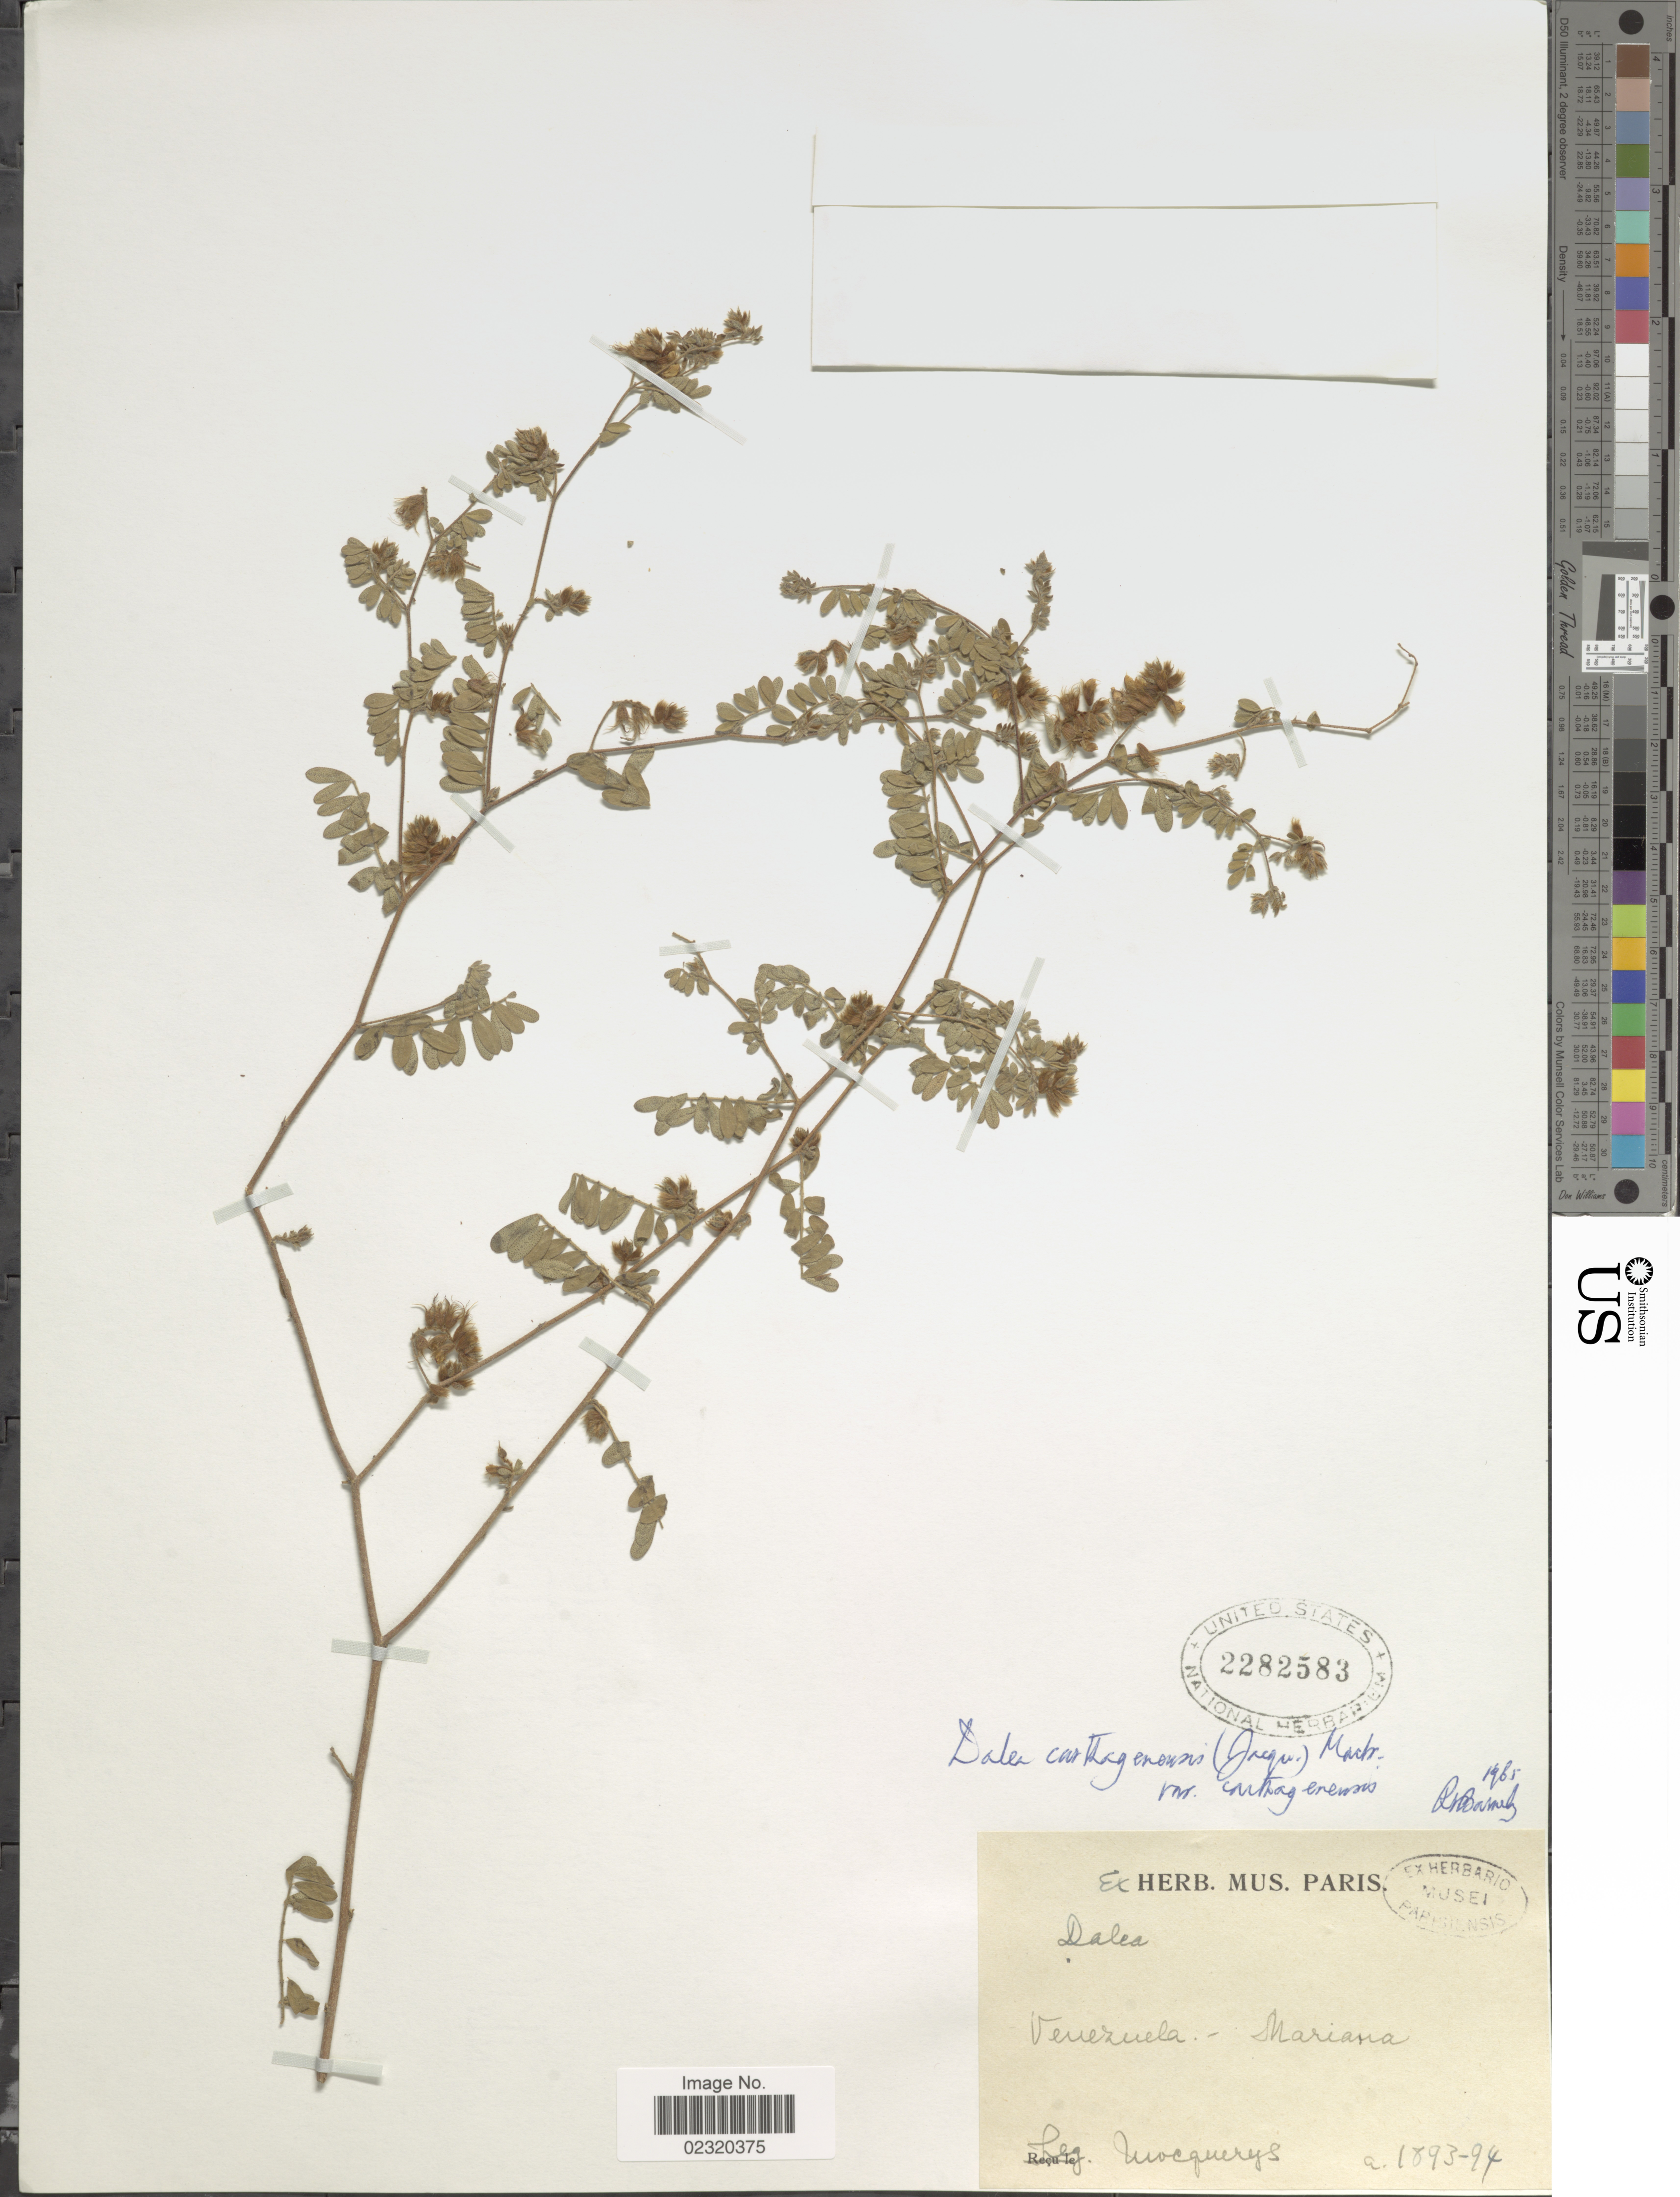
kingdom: Plantae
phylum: Tracheophyta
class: Magnoliopsida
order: Fabales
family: Fabaceae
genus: Dalea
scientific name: Dalea carthagenensis var. carthagenensis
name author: (Jacq.) J.F. Macbr.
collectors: A. Mocquerys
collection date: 1893/1894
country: Venezuela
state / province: Carabobo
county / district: Diego Ibarra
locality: Mariara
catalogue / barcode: US 2282583